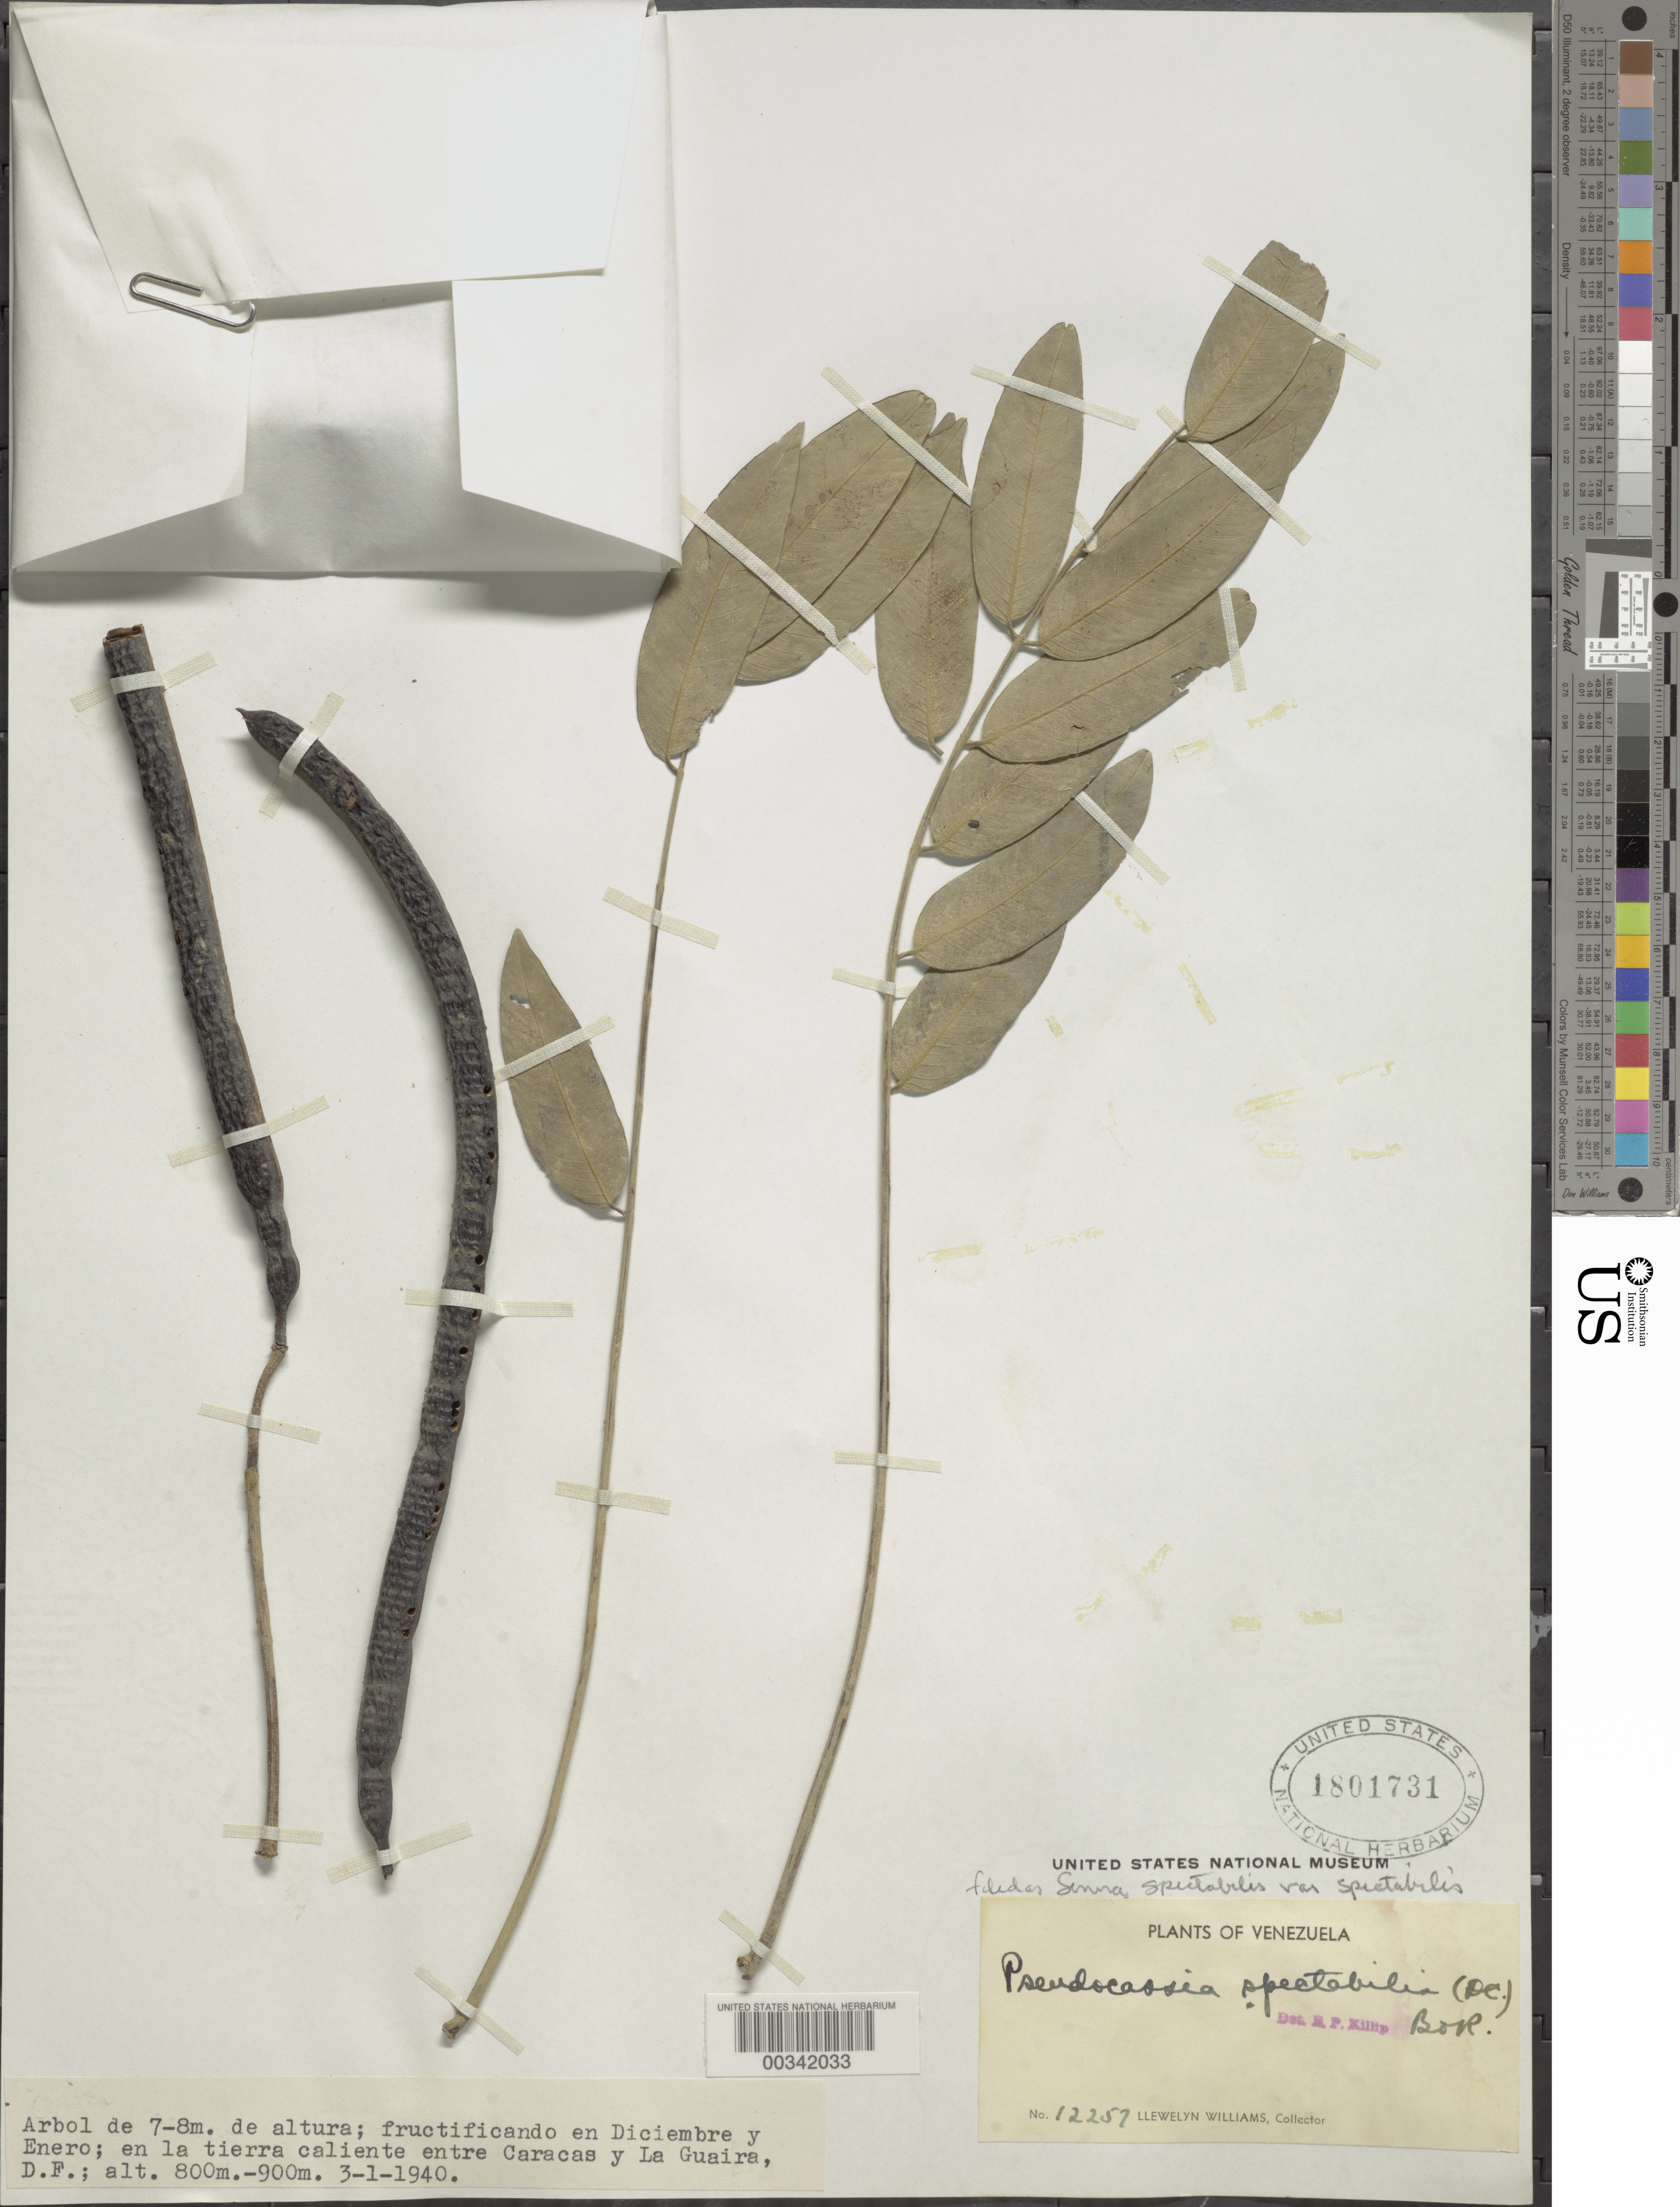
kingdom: Plantae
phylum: Tracheophyta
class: Magnoliopsida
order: Fabales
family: Fabaceae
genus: Senna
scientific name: Senna spectabilis var. spectabilis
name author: (DC.) H.S. Irwin & Barneby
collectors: Ll. Williams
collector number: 12257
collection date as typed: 03 Jan 1940 or 01 Mar 1940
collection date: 1940-01-03 or 1940-03-01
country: Venezuela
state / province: Distrito Federal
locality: Entre caracas y la guaira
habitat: In tierra caliente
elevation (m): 800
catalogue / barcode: US 1801731